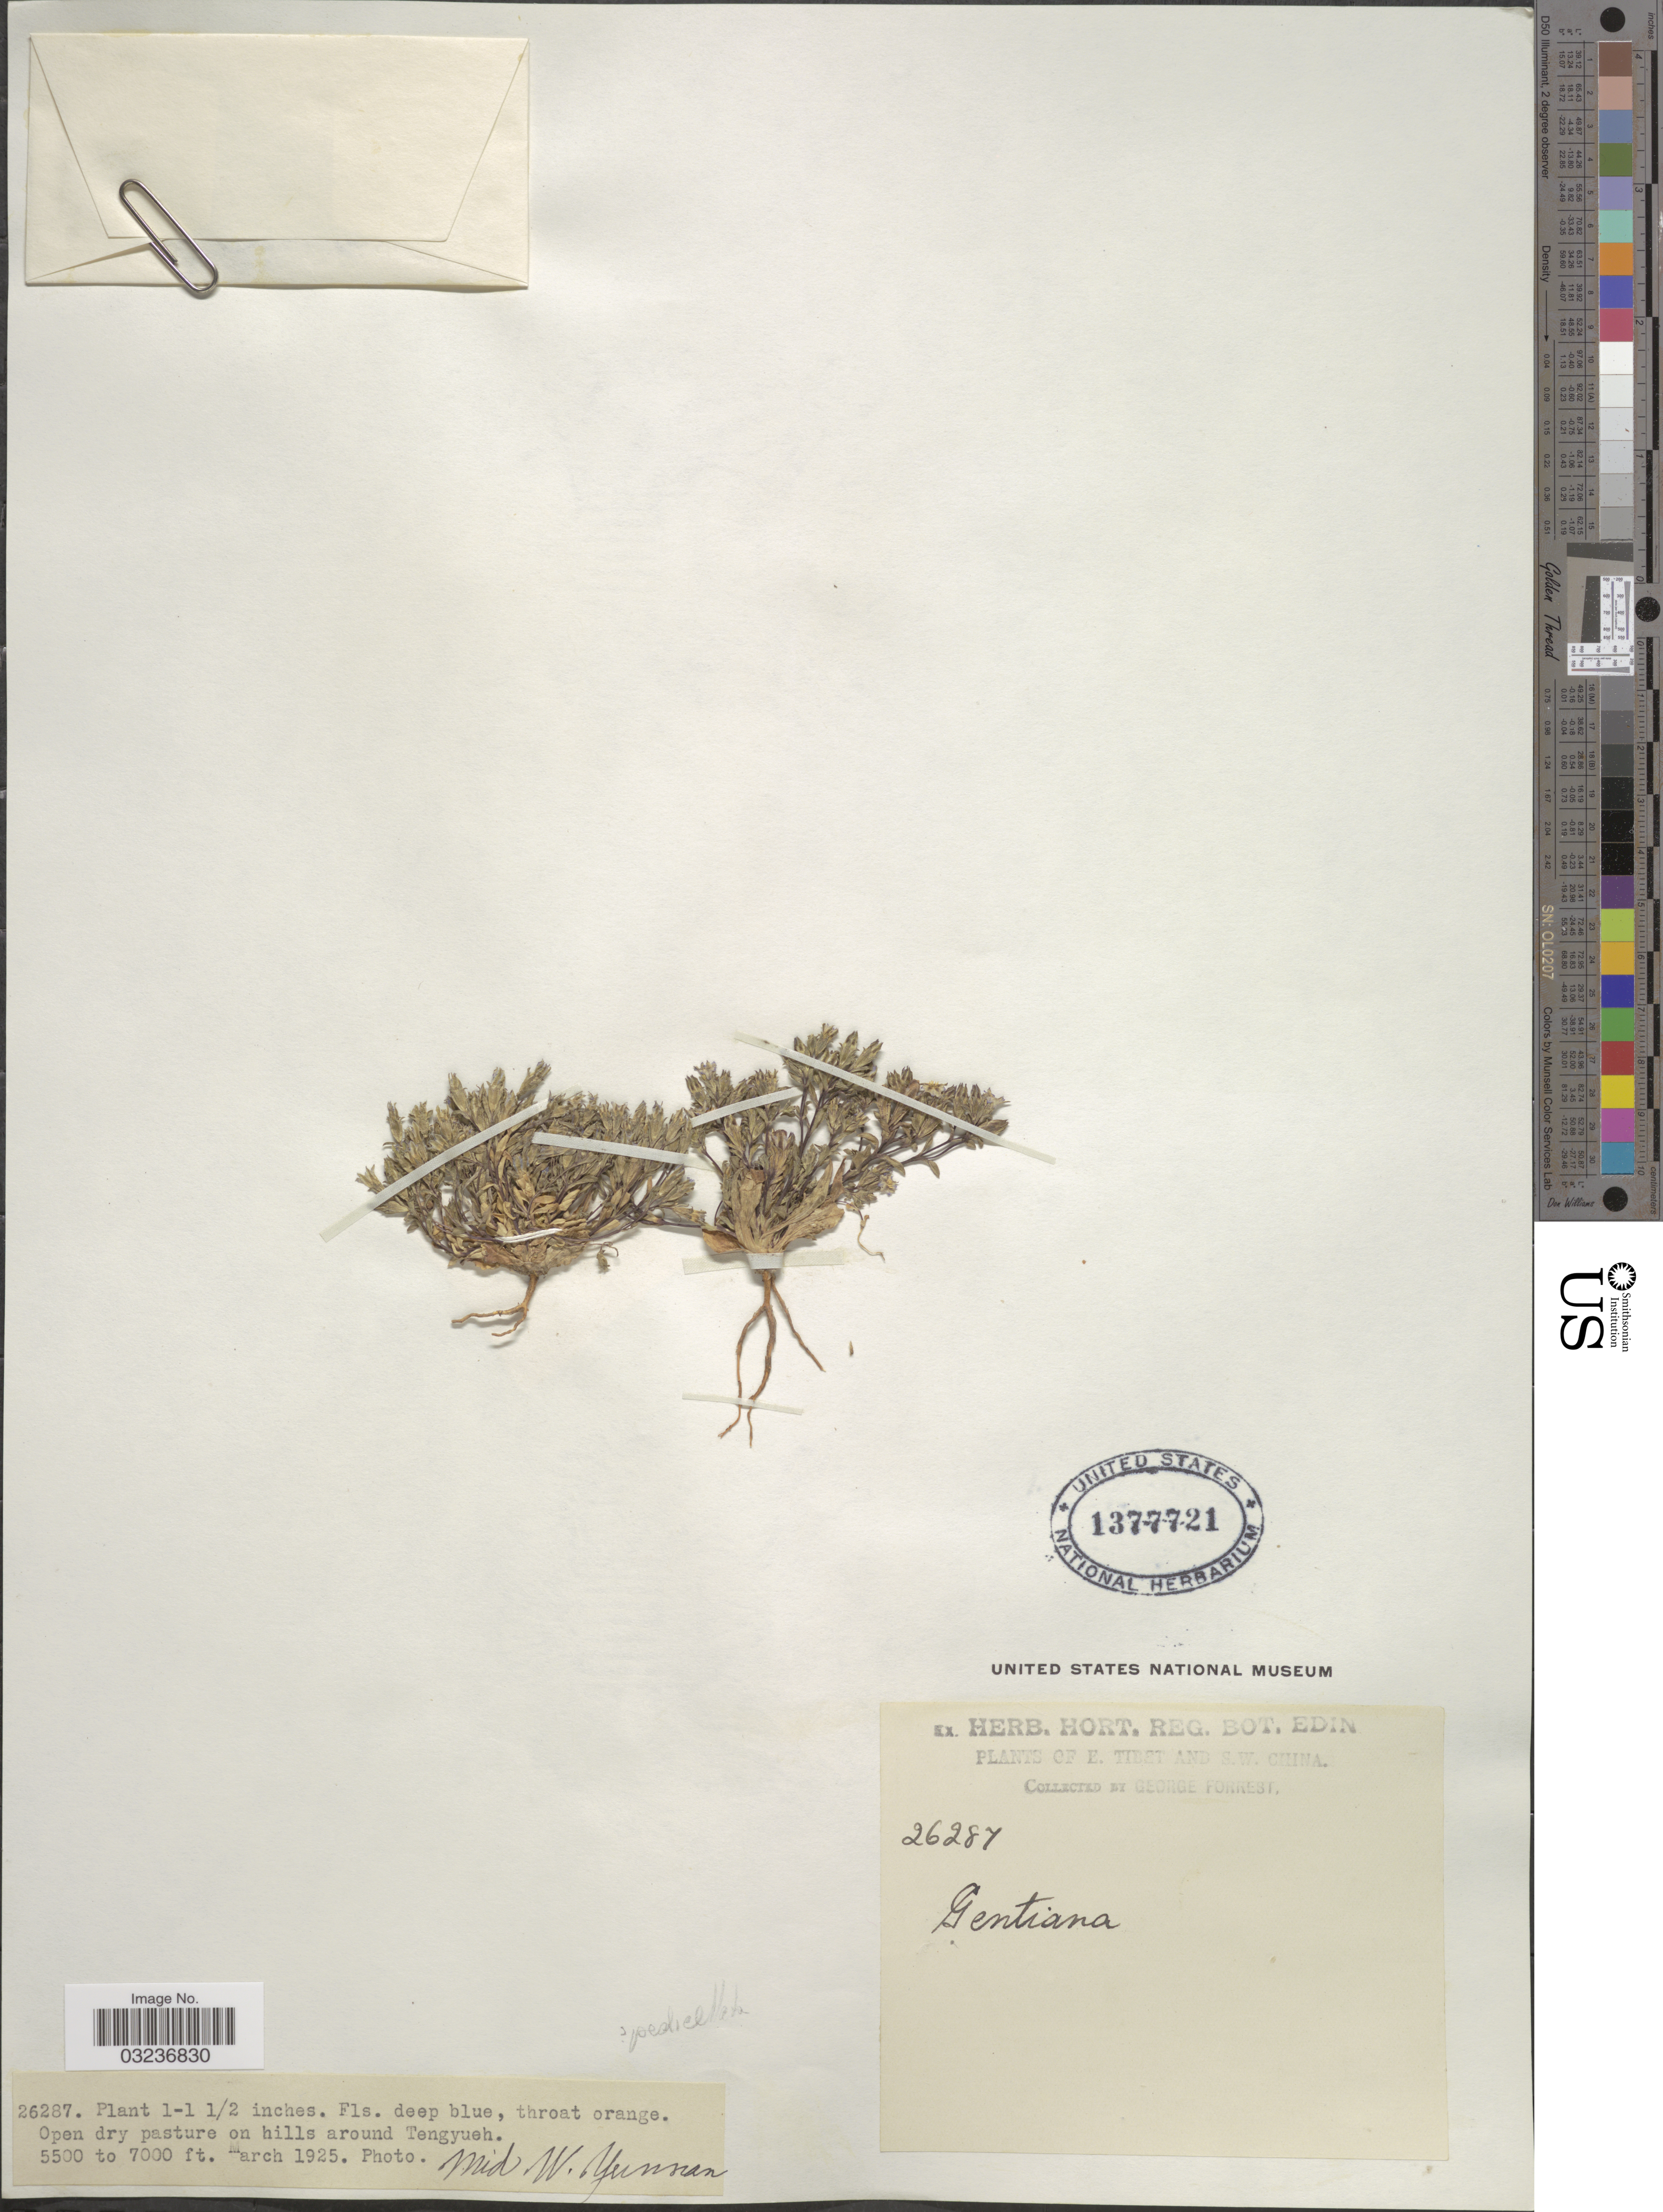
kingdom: Plantae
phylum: Tracheophyta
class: Magnoliopsida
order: Gentianales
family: Gentianaceae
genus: Gentiana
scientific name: Gentiana pedicellata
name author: (D. Don) Wall.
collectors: G. Forrest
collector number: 26287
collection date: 1925-03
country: China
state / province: Yunnan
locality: Open dry pasture on hills around Tengyueh, S.W. China, Mid. W. Yunnan.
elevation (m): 1676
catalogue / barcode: US 1377721